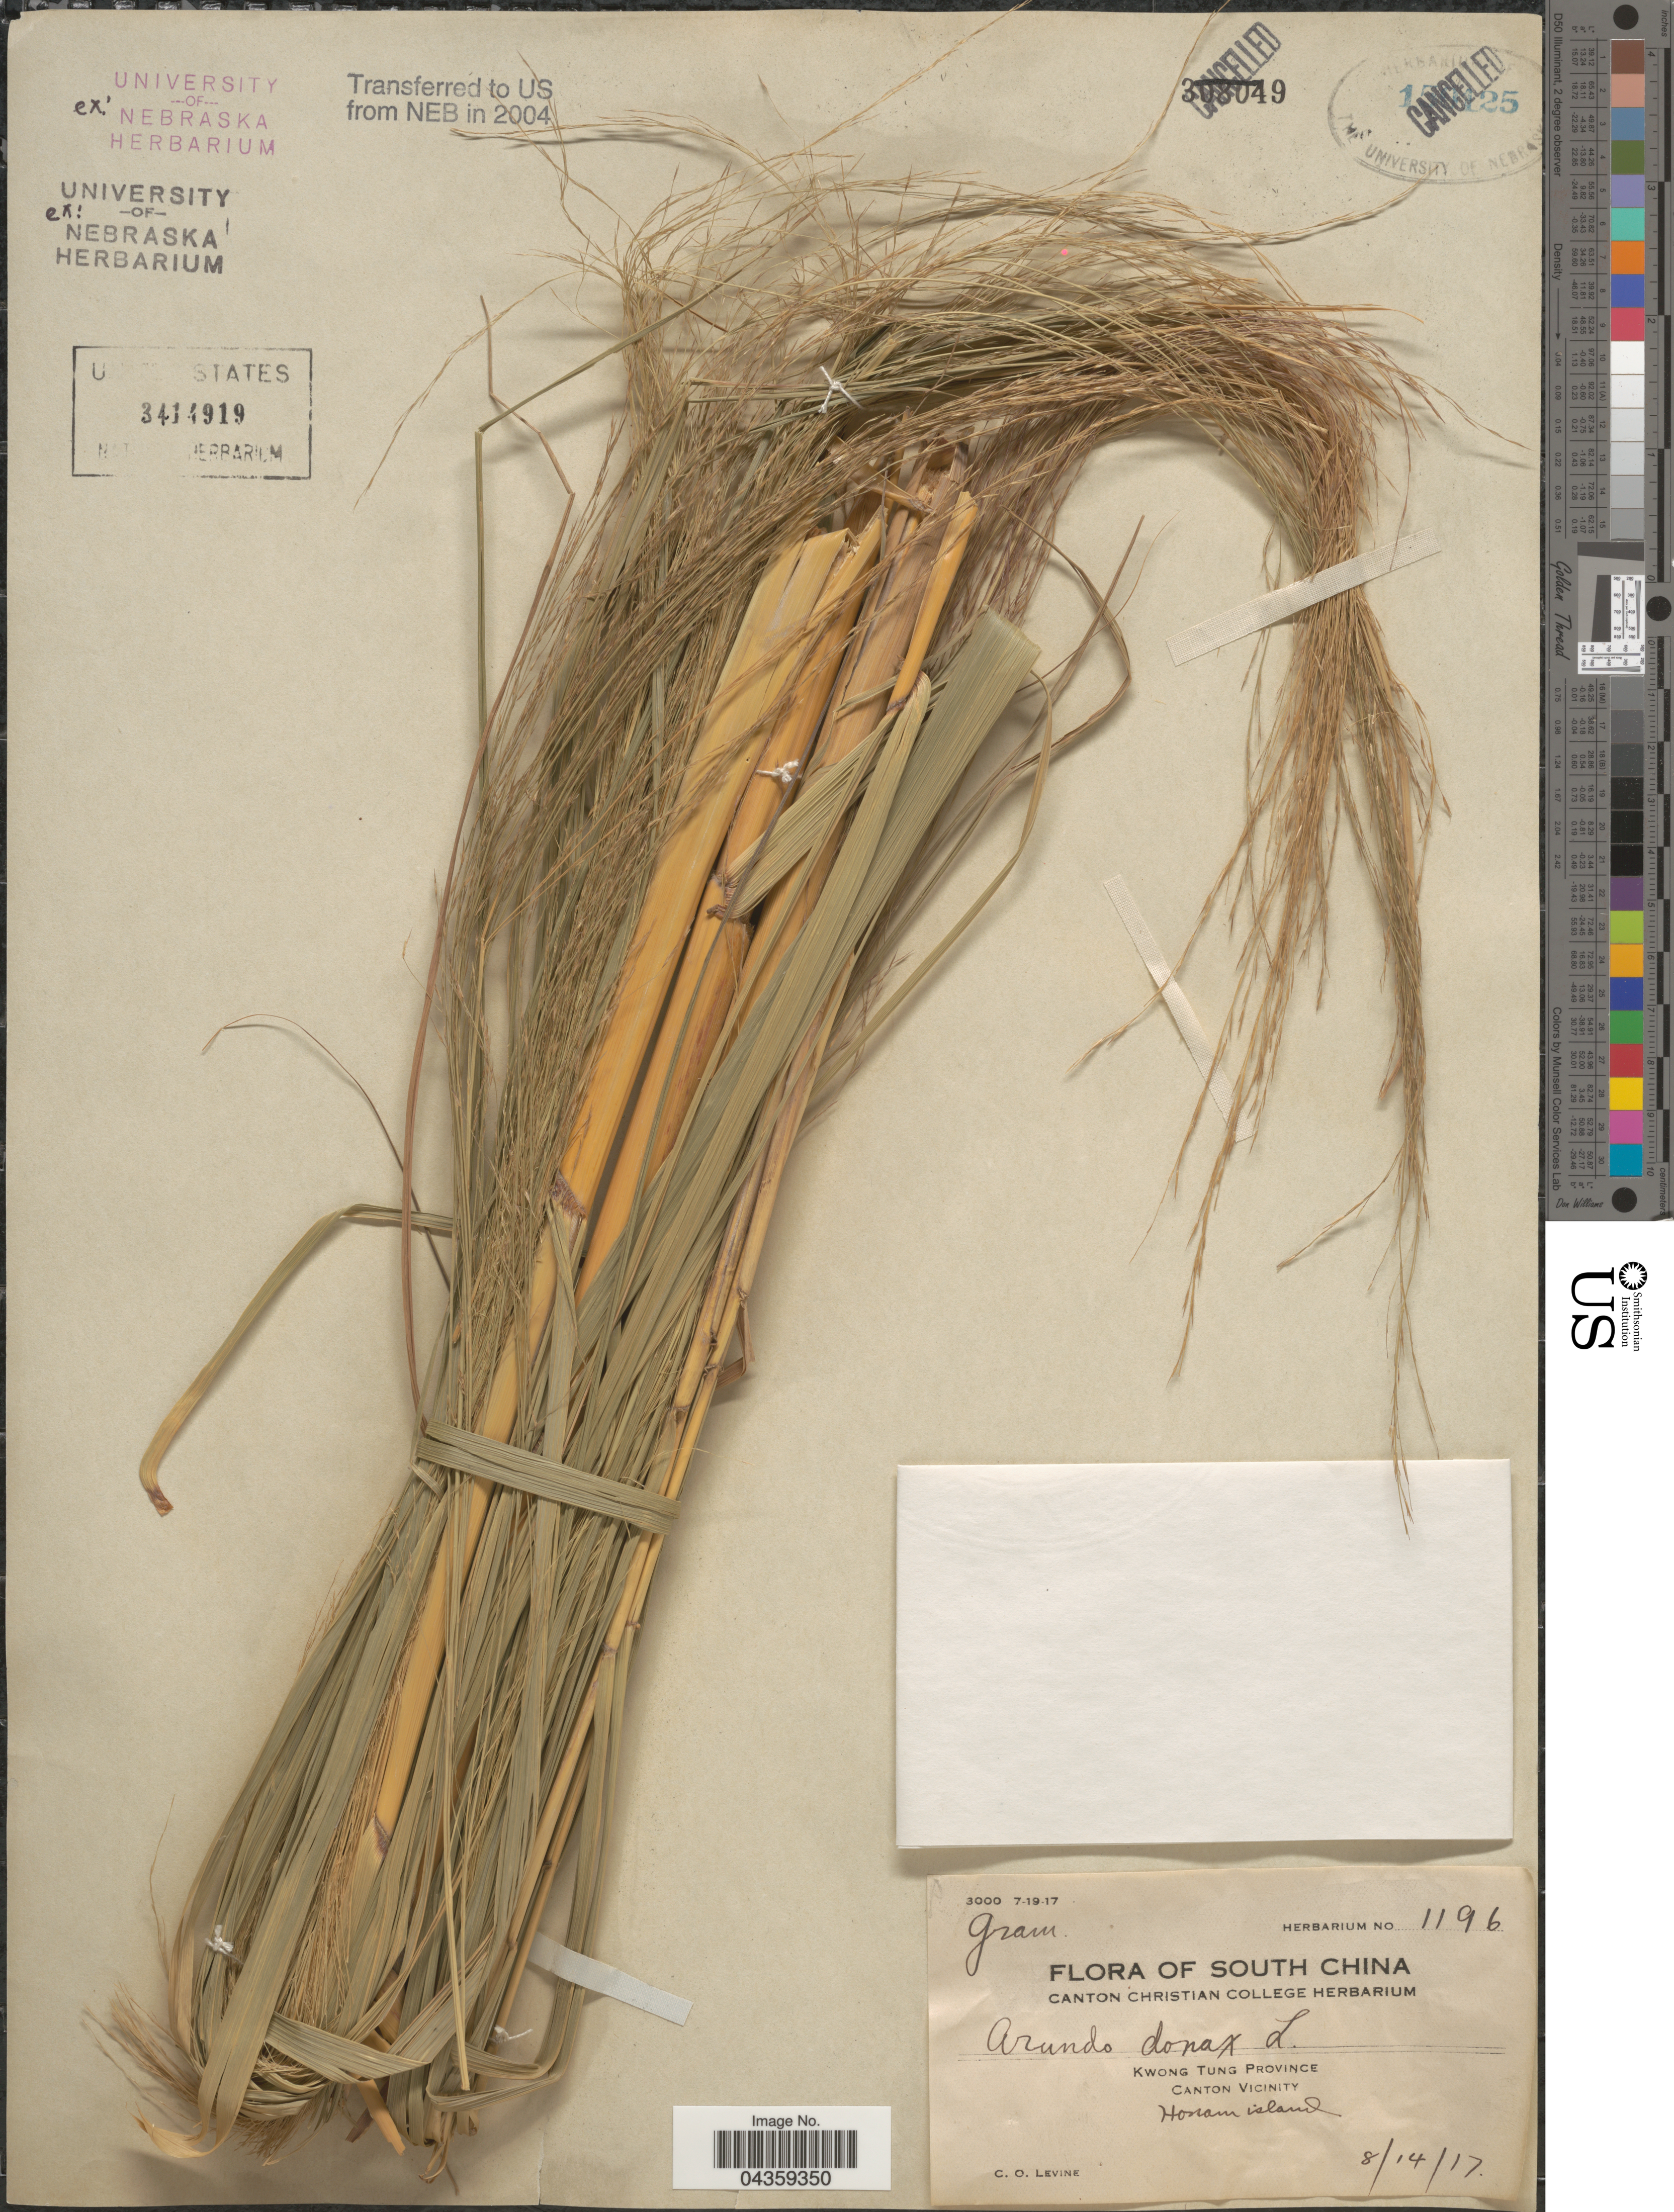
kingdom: Plantae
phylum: Tracheophyta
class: Liliopsida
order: Poales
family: Poaceae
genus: Arundo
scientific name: Arundo donax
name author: L.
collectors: C. O. Levine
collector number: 1196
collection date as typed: Transcribed d/m/y: 14/8/17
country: China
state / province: Guangdong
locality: South China. Kwong Tung Province. Canton Vicinity. Honam island.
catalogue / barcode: US 3414919